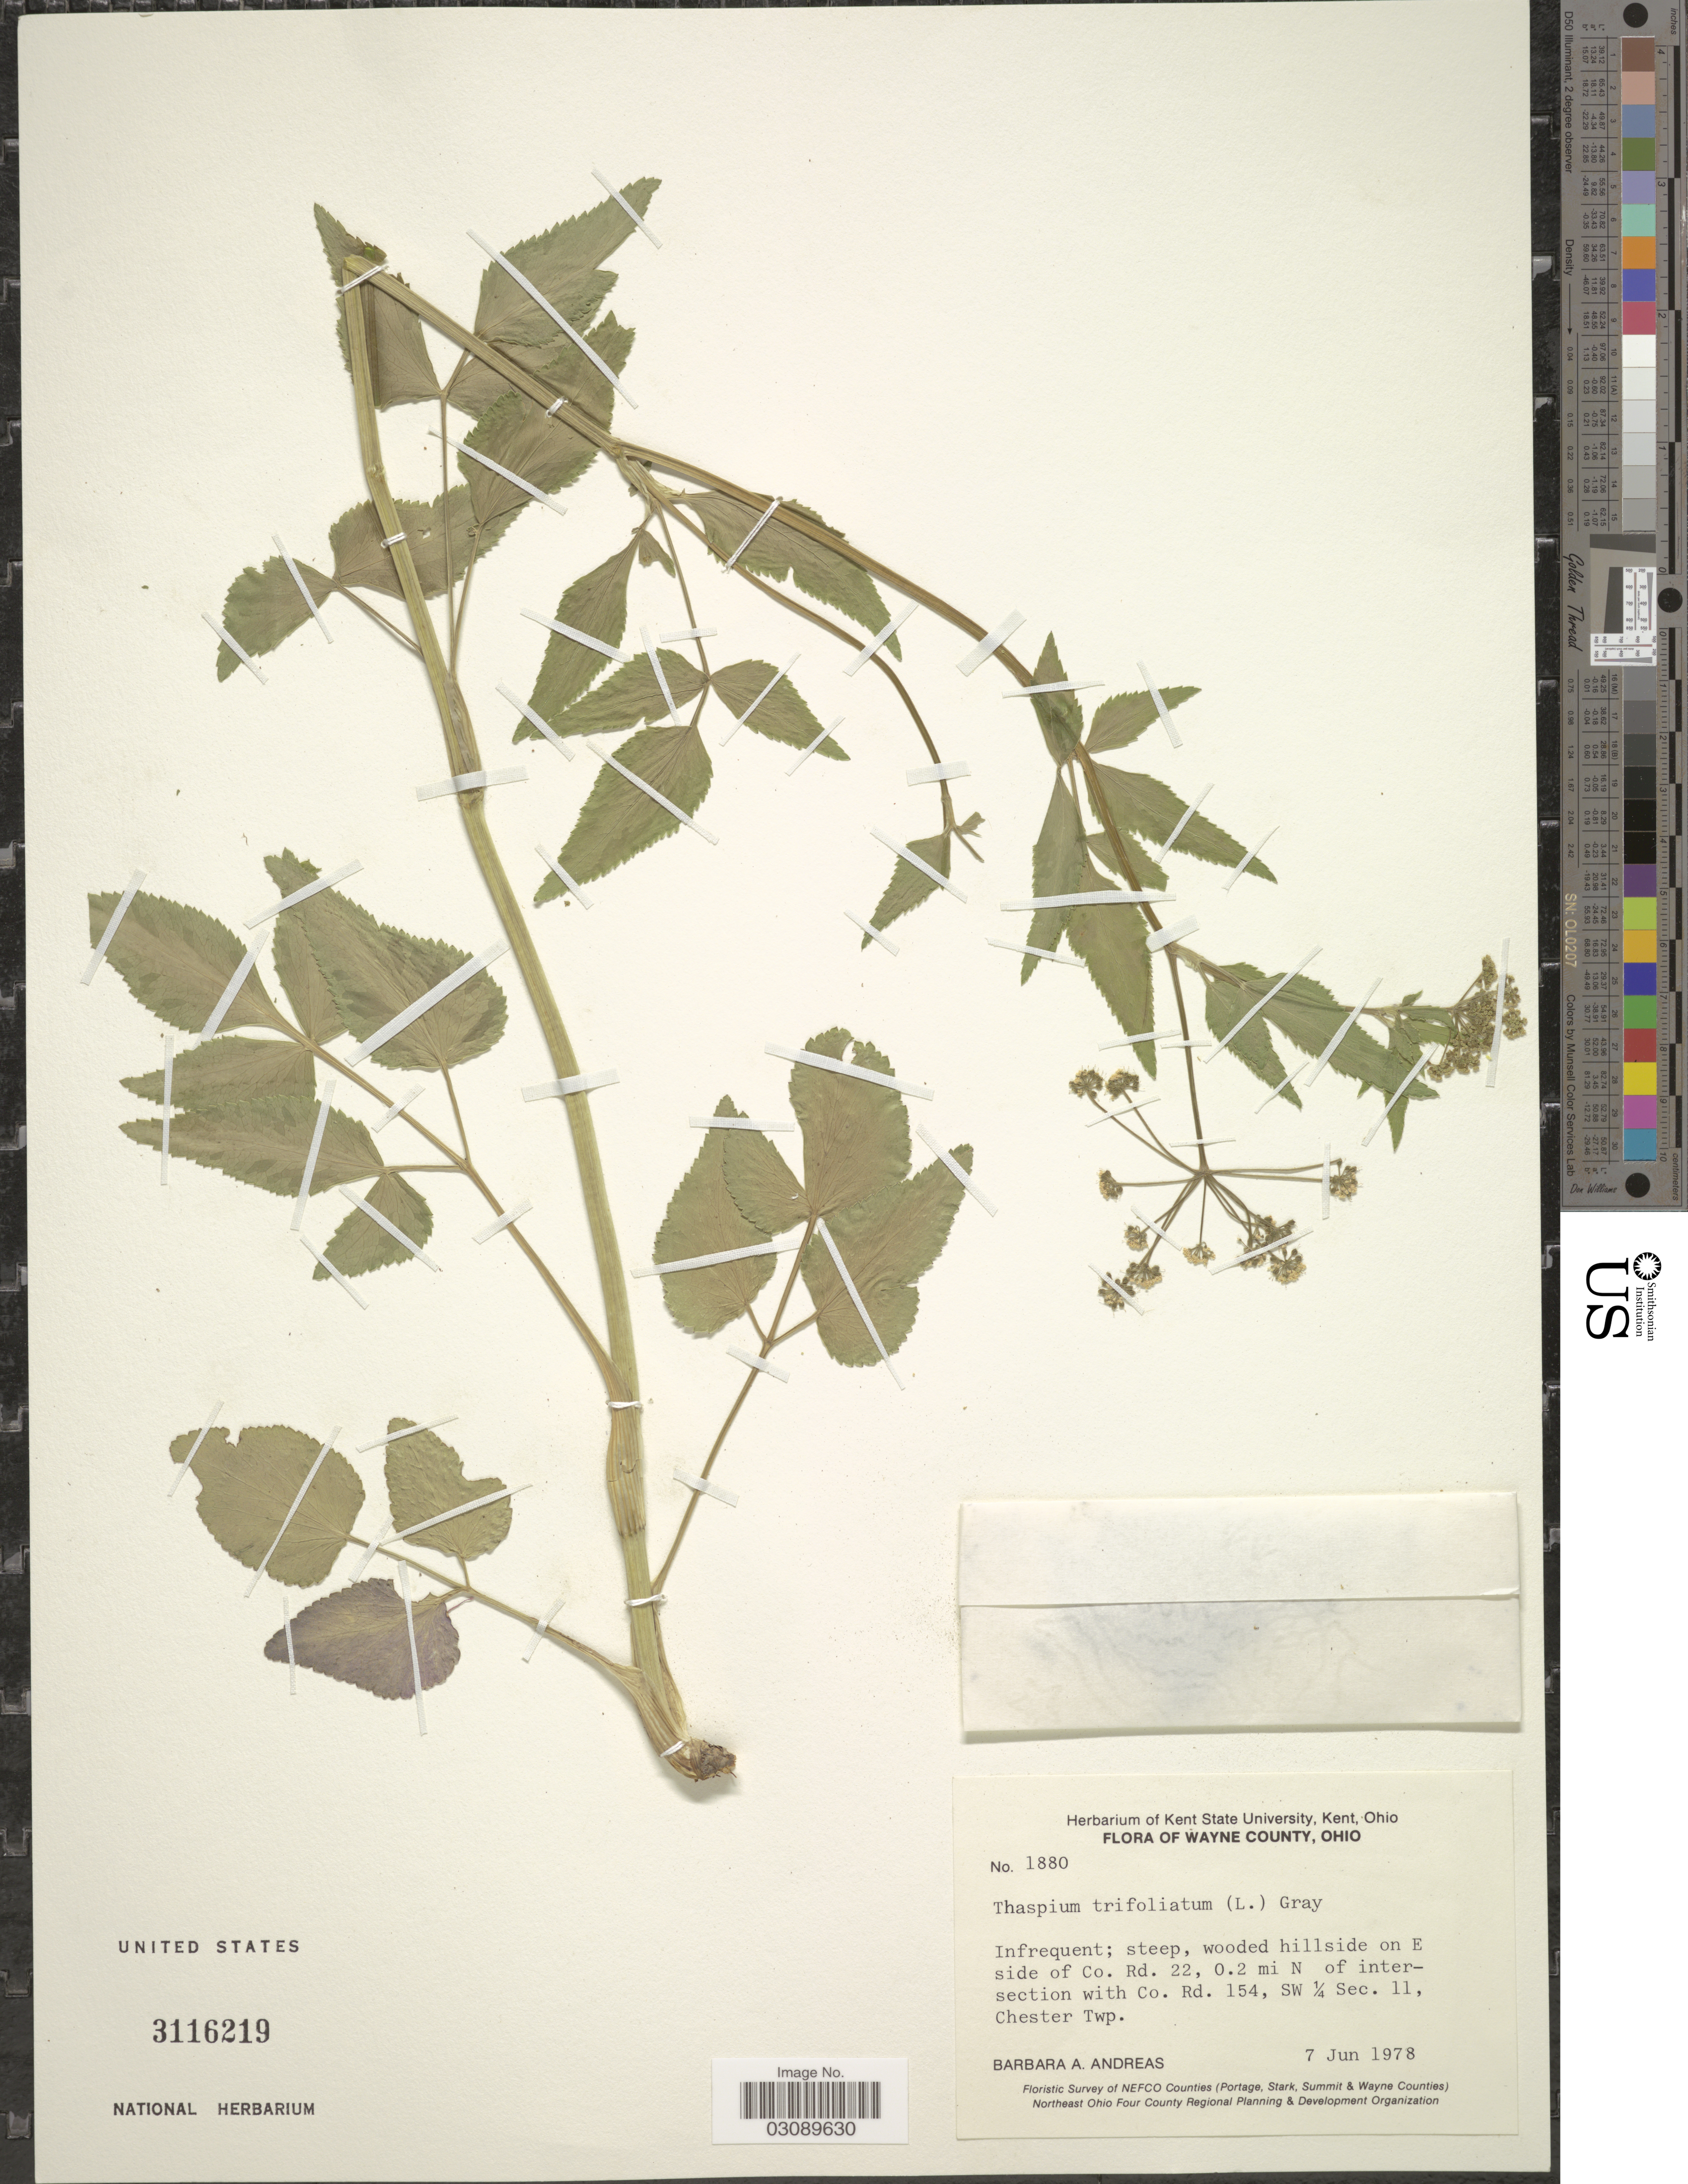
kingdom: Plantae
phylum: Tracheophyta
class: Magnoliopsida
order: Apiales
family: Apiaceae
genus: Thaspium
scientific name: Thaspium trifoliatum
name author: (L.) A. Gray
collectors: B. A. Andreas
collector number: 1880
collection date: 1978-06-07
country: United States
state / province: Ohio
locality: Wayne County. Steep, wooded hillside on E side of Co. Rd. 22, 0.2 mi N of intersection with Co. Rd. 154, SW ¼ Sec. 11, Chester Twp.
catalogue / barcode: US 3116219